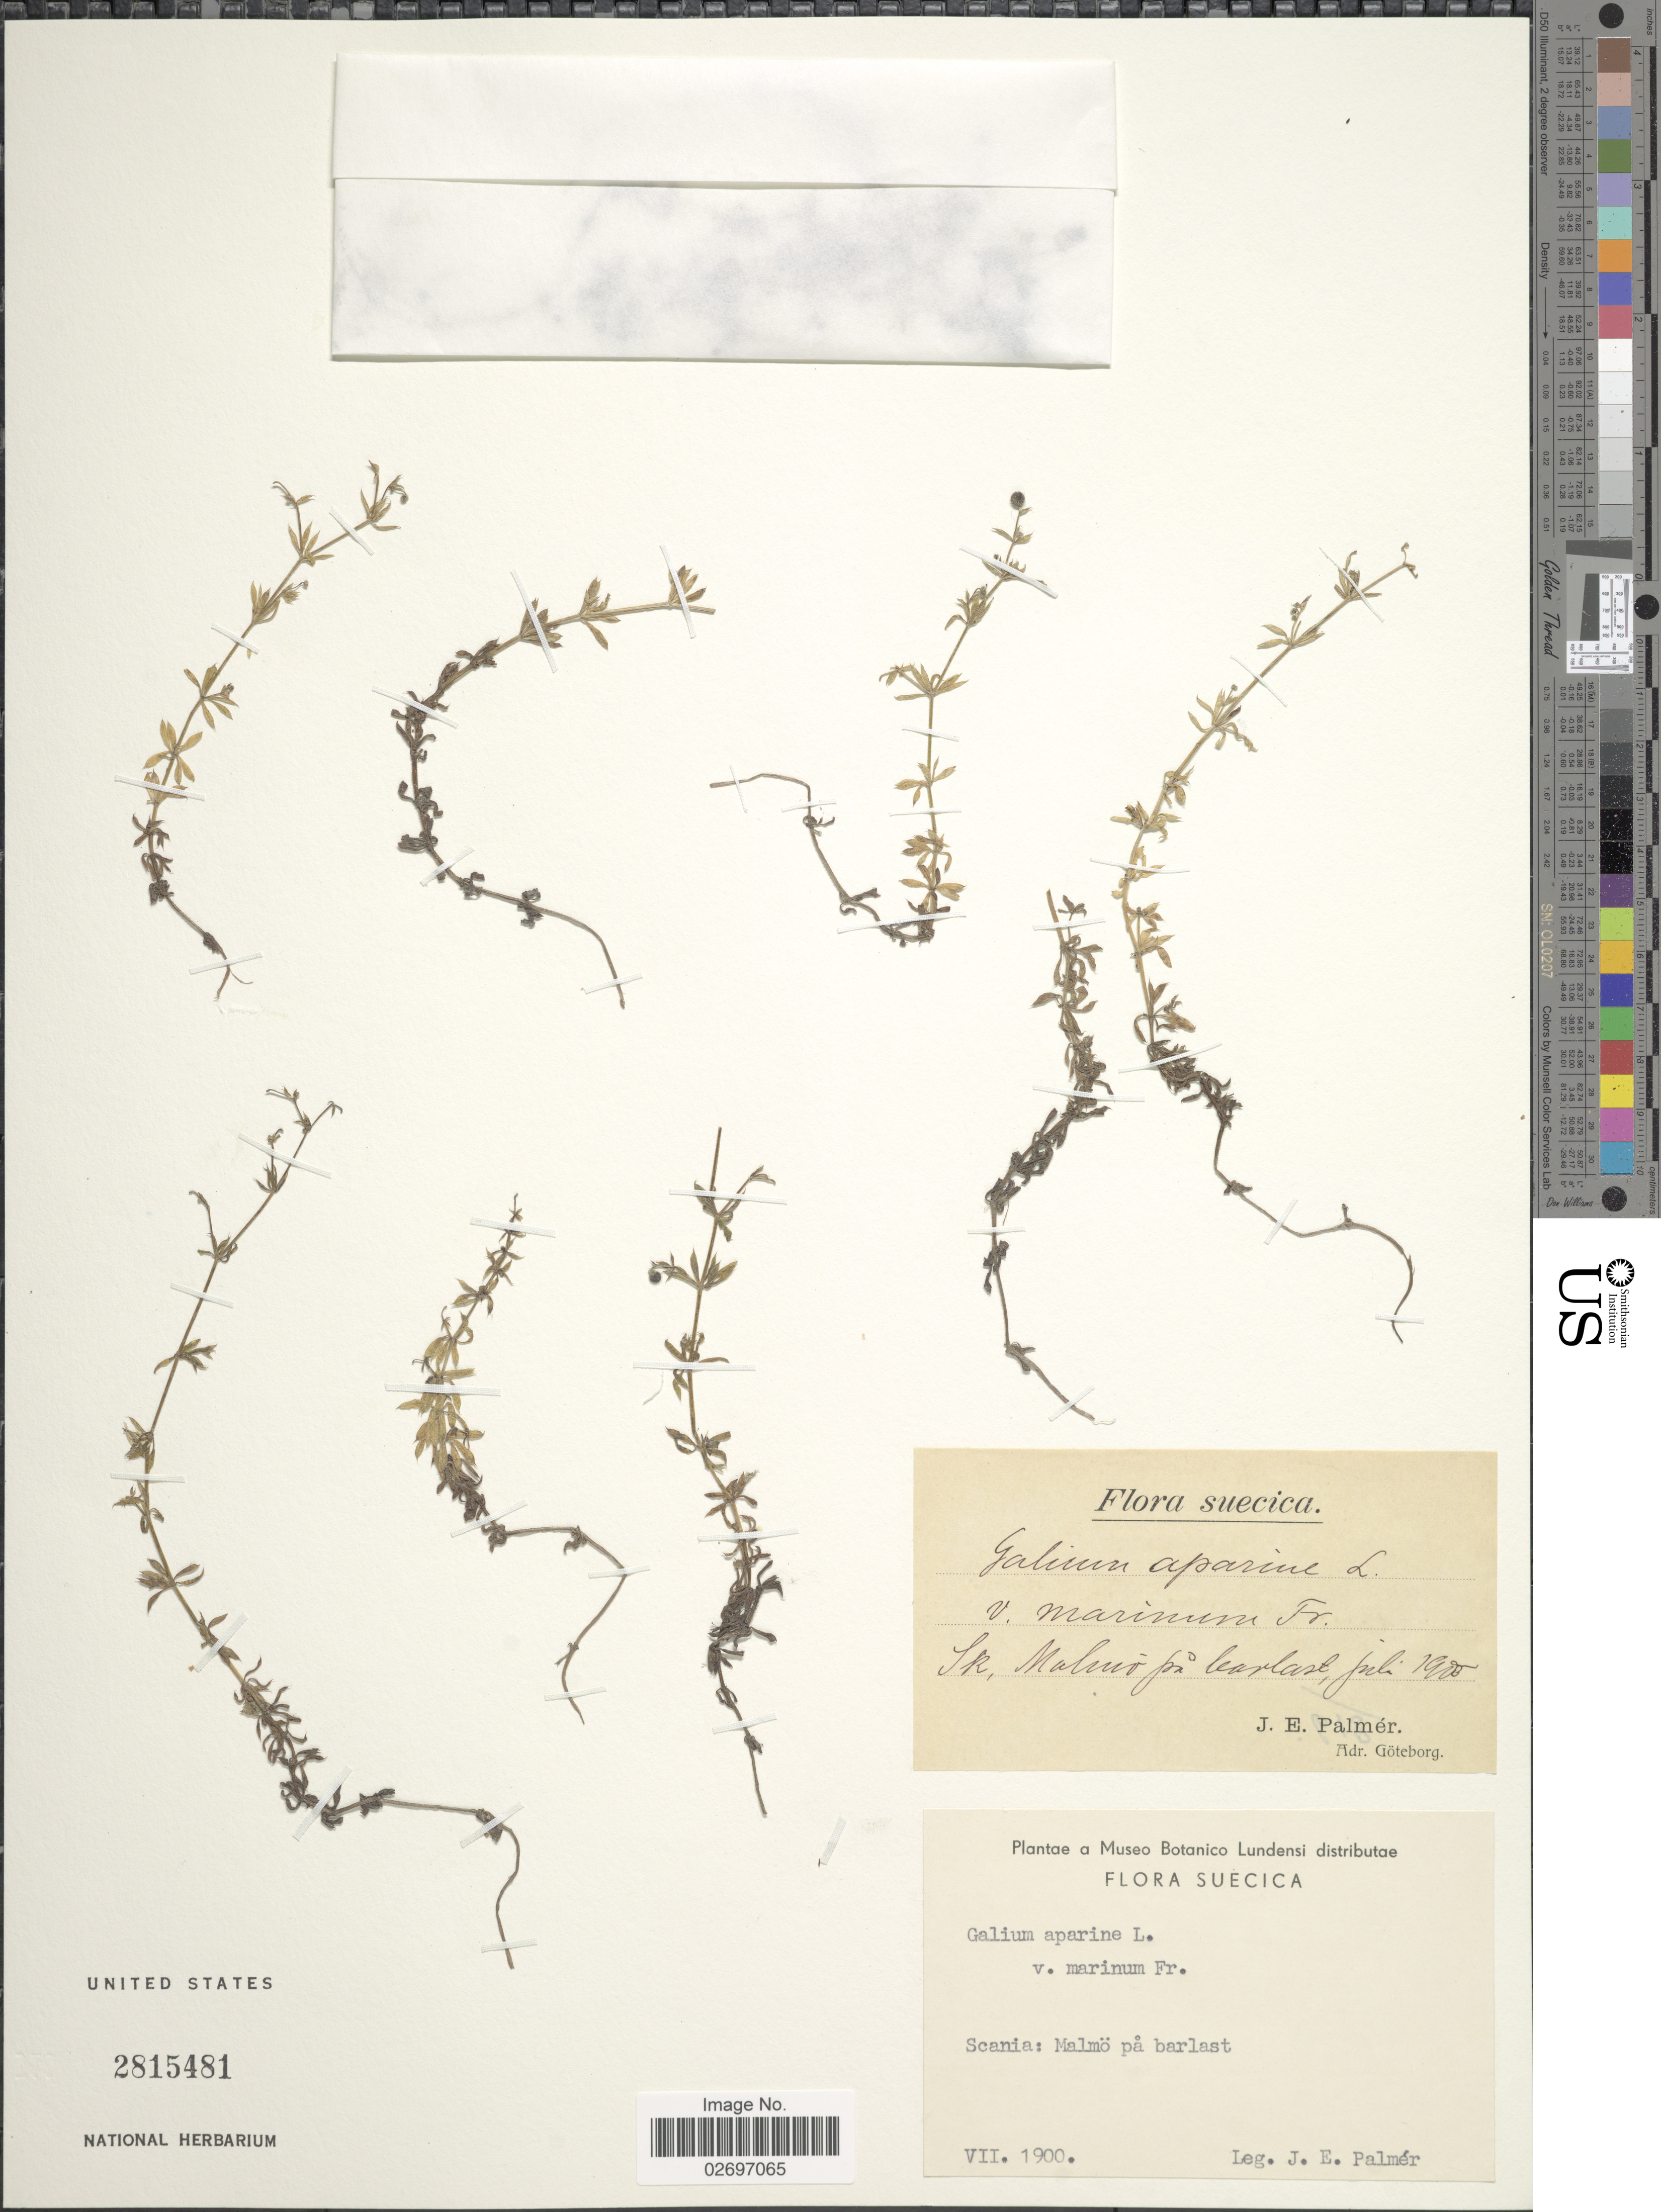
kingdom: Plantae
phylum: Tracheophyta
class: Magnoliopsida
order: Gentianales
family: Rubiaceae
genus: Galium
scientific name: Galium aparine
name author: L.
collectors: J. E. Palmér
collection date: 1900-07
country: Sweden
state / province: Skåne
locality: Scania: Malmo pa barlast, Suecica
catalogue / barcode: US 2815481